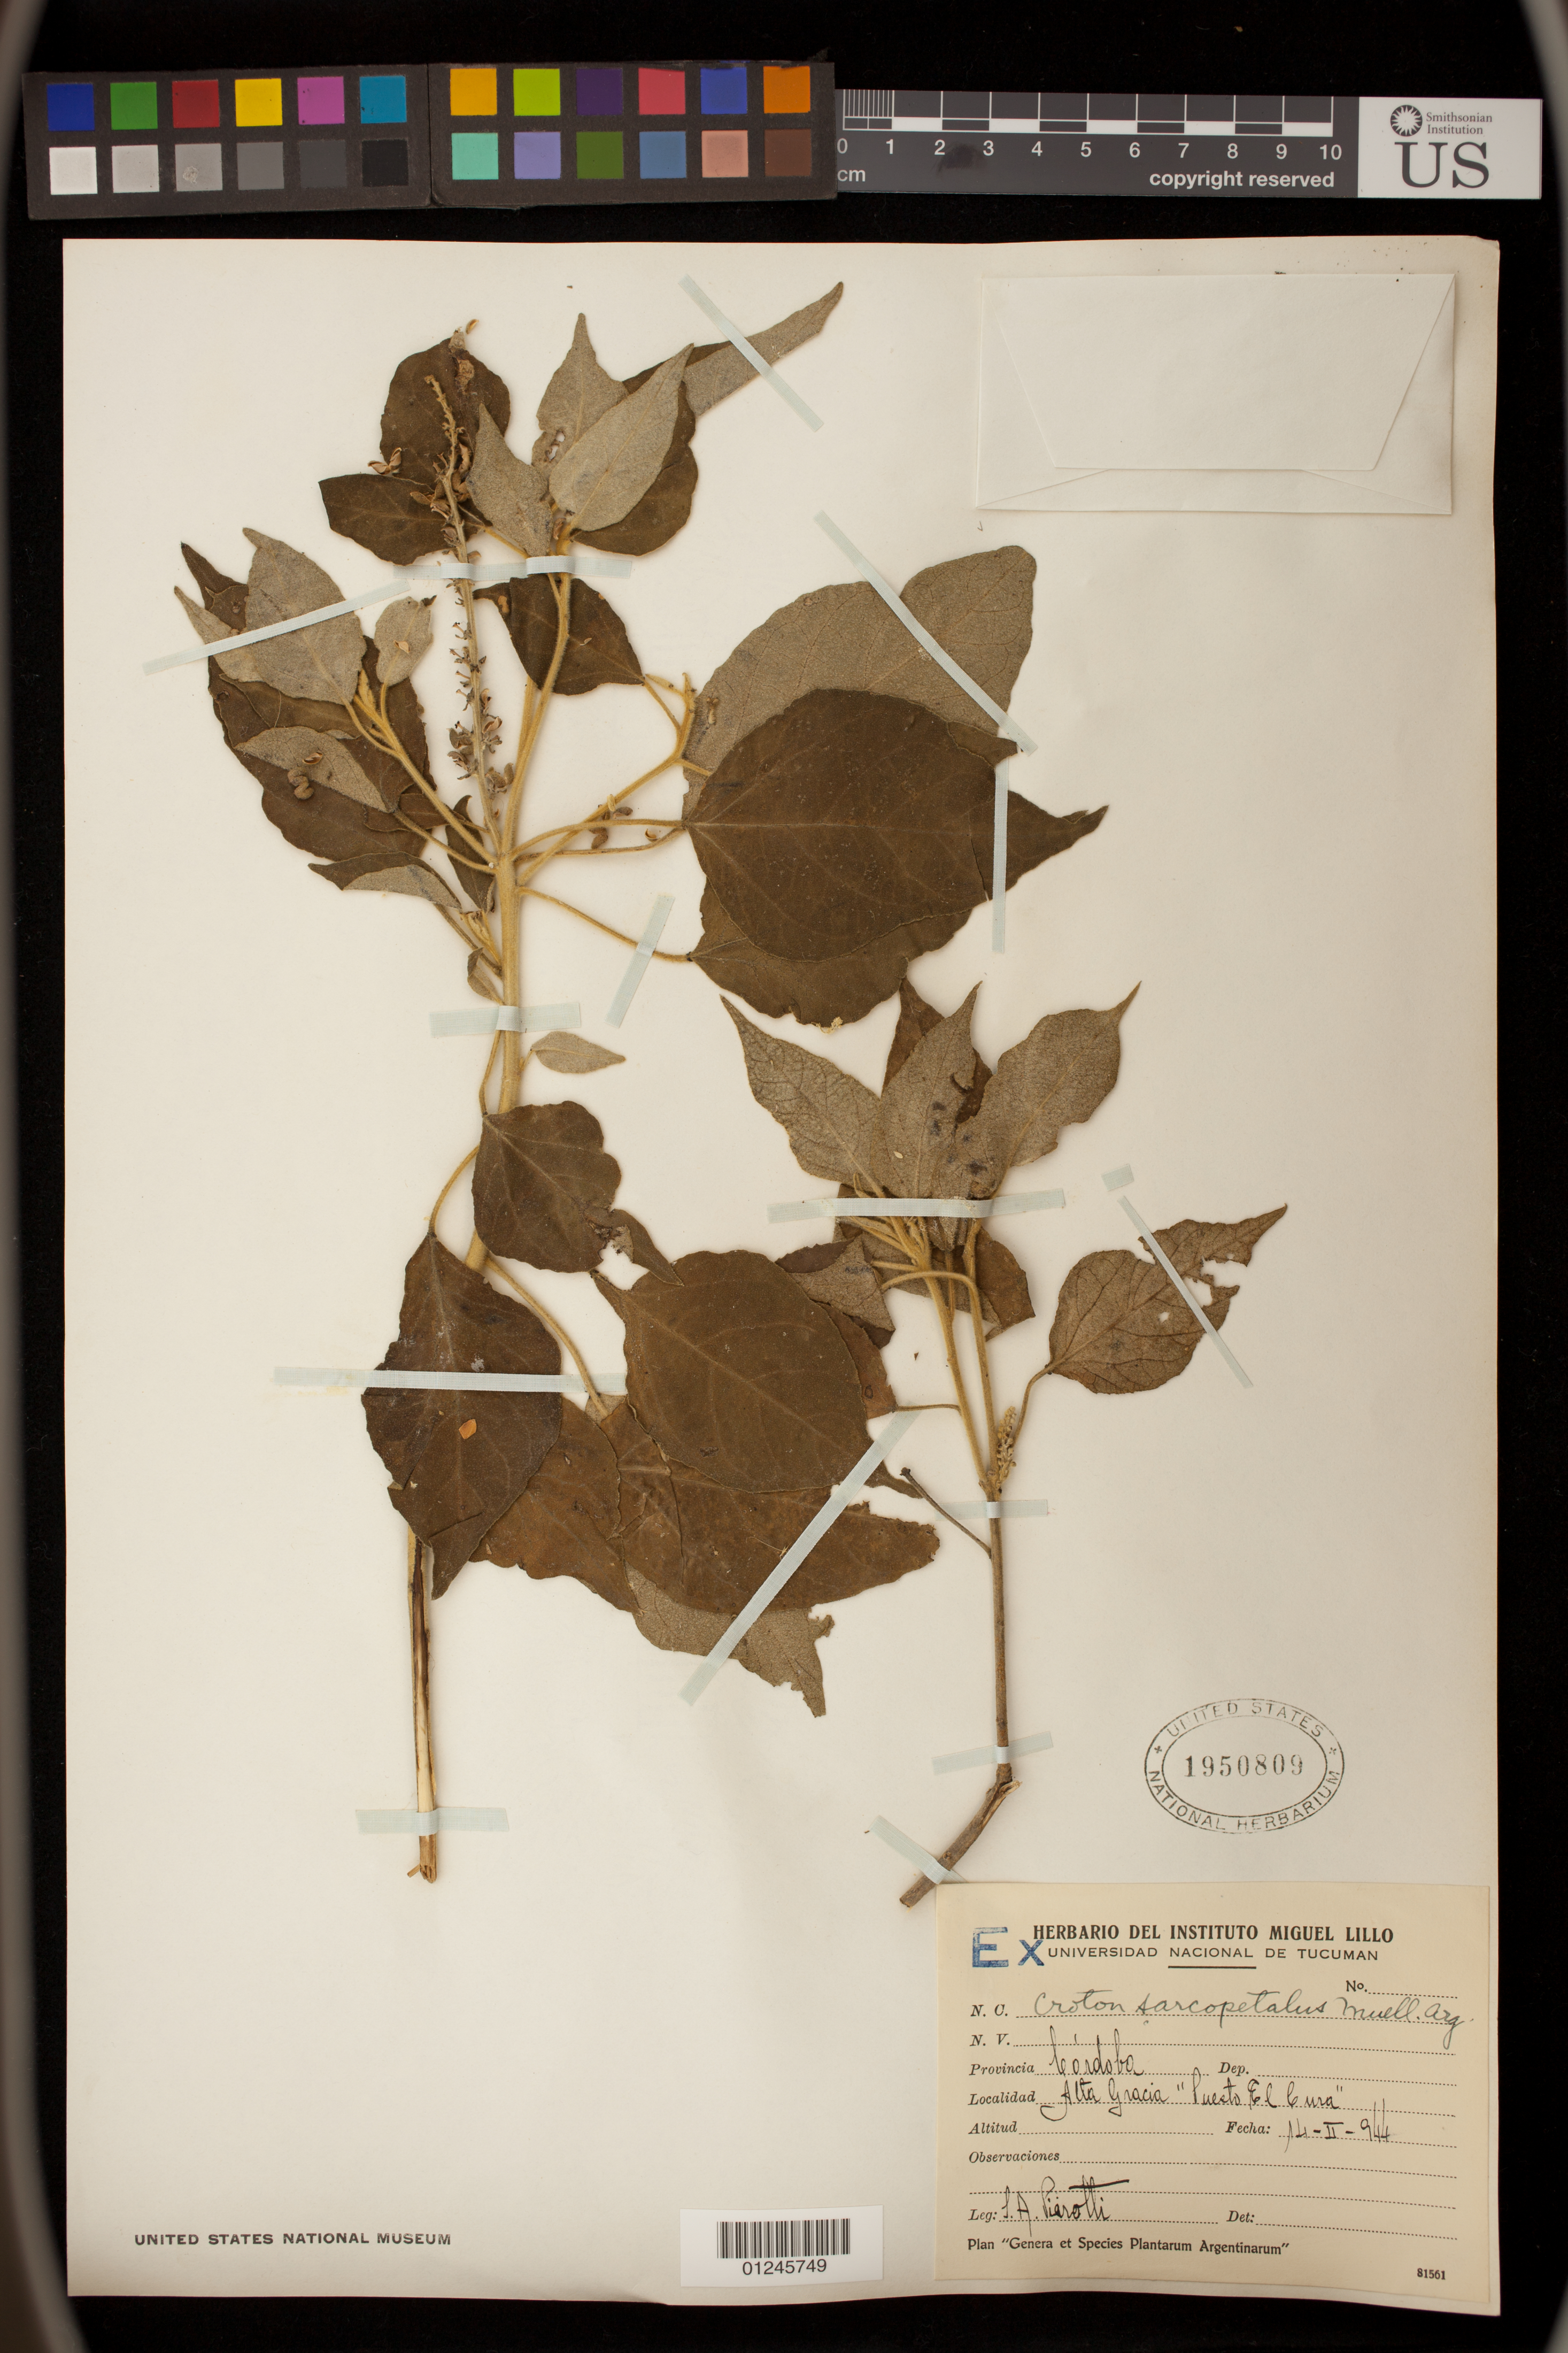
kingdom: Plantae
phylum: Tracheophyta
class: Magnoliopsida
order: Malpighiales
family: Euphorbiaceae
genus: Croton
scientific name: Croton sarcopetalus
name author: Müll. Arg.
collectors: S. A. Pierotti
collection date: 1944-02-14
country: Argentina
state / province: Cordoba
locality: Alta Gracia "Puesto El Cura"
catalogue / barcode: US 1950809